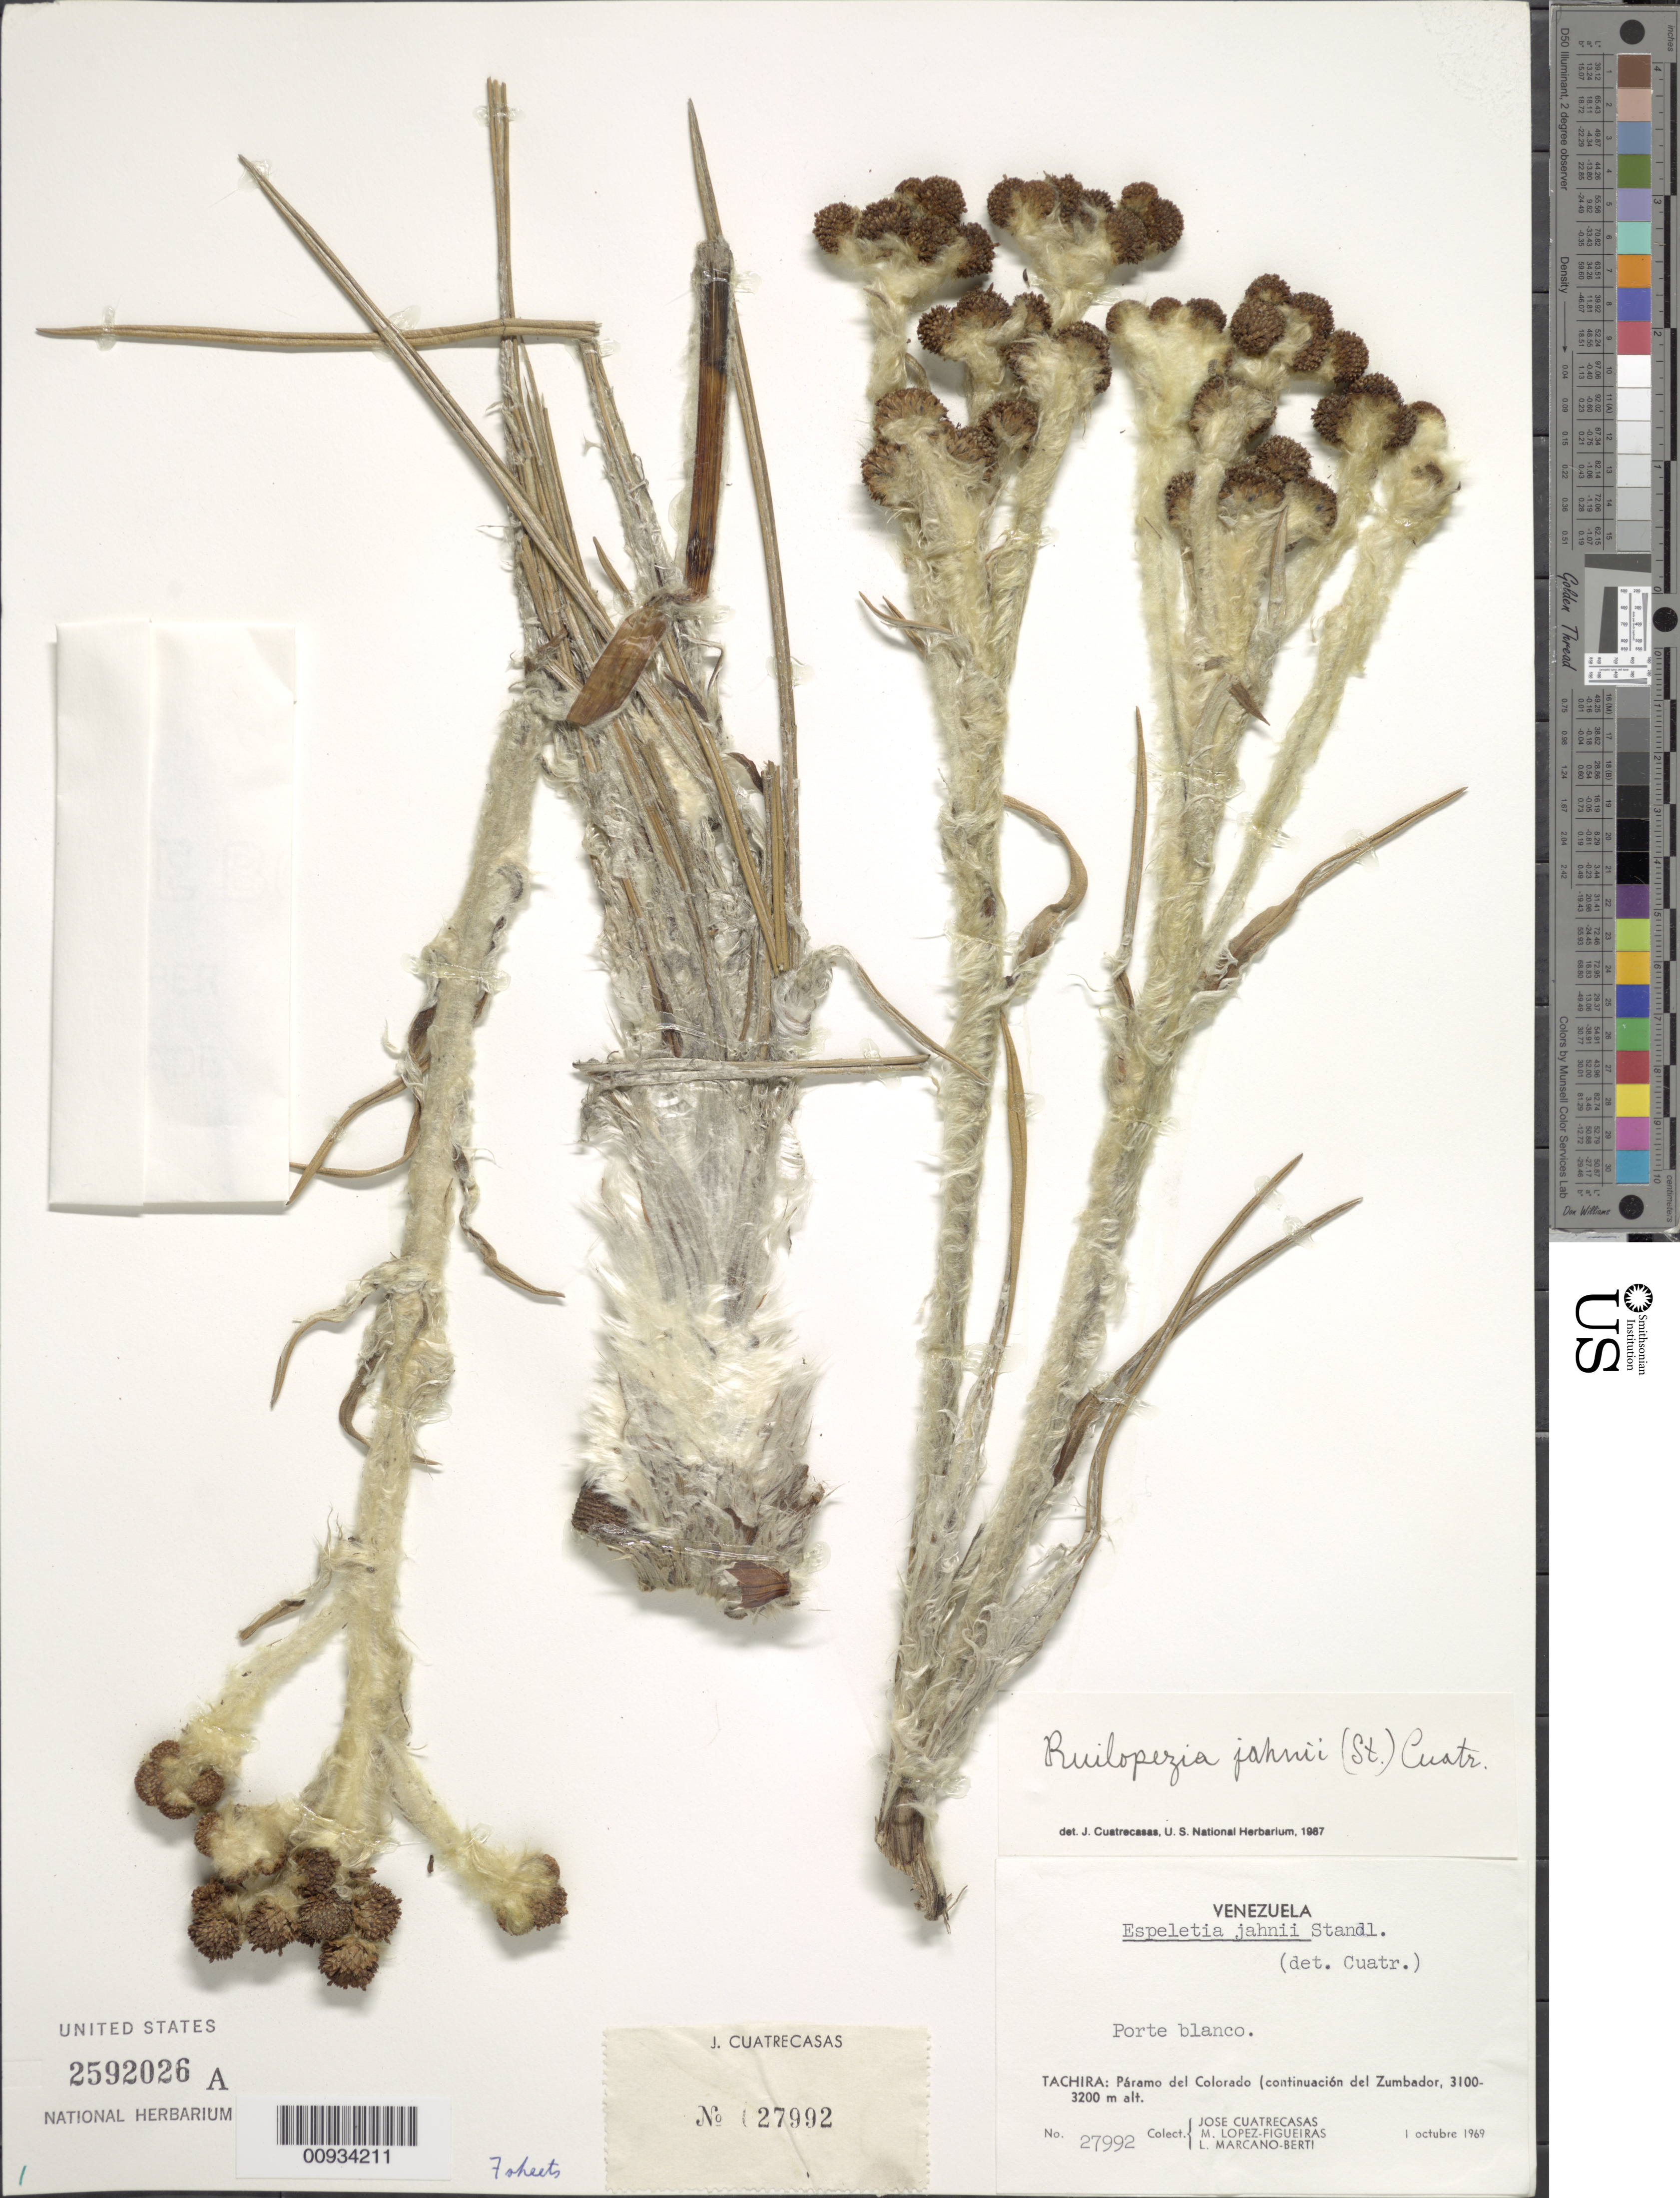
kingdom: Plantae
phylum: Tracheophyta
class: Magnoliopsida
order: Asterales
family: Asteraceae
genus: Ruilopezia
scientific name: Ruilopezia jahnii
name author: (Standl.) Cuatrec.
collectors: J. Cuatrecasas, M. López Figueiras & L. Marcano-Berti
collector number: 27992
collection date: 1969-10-01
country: Venezuela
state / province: Táchira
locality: Páramo del Colorado. Páramo del Colorado (continuación del Zumbador).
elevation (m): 3100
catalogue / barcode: US 2592026A